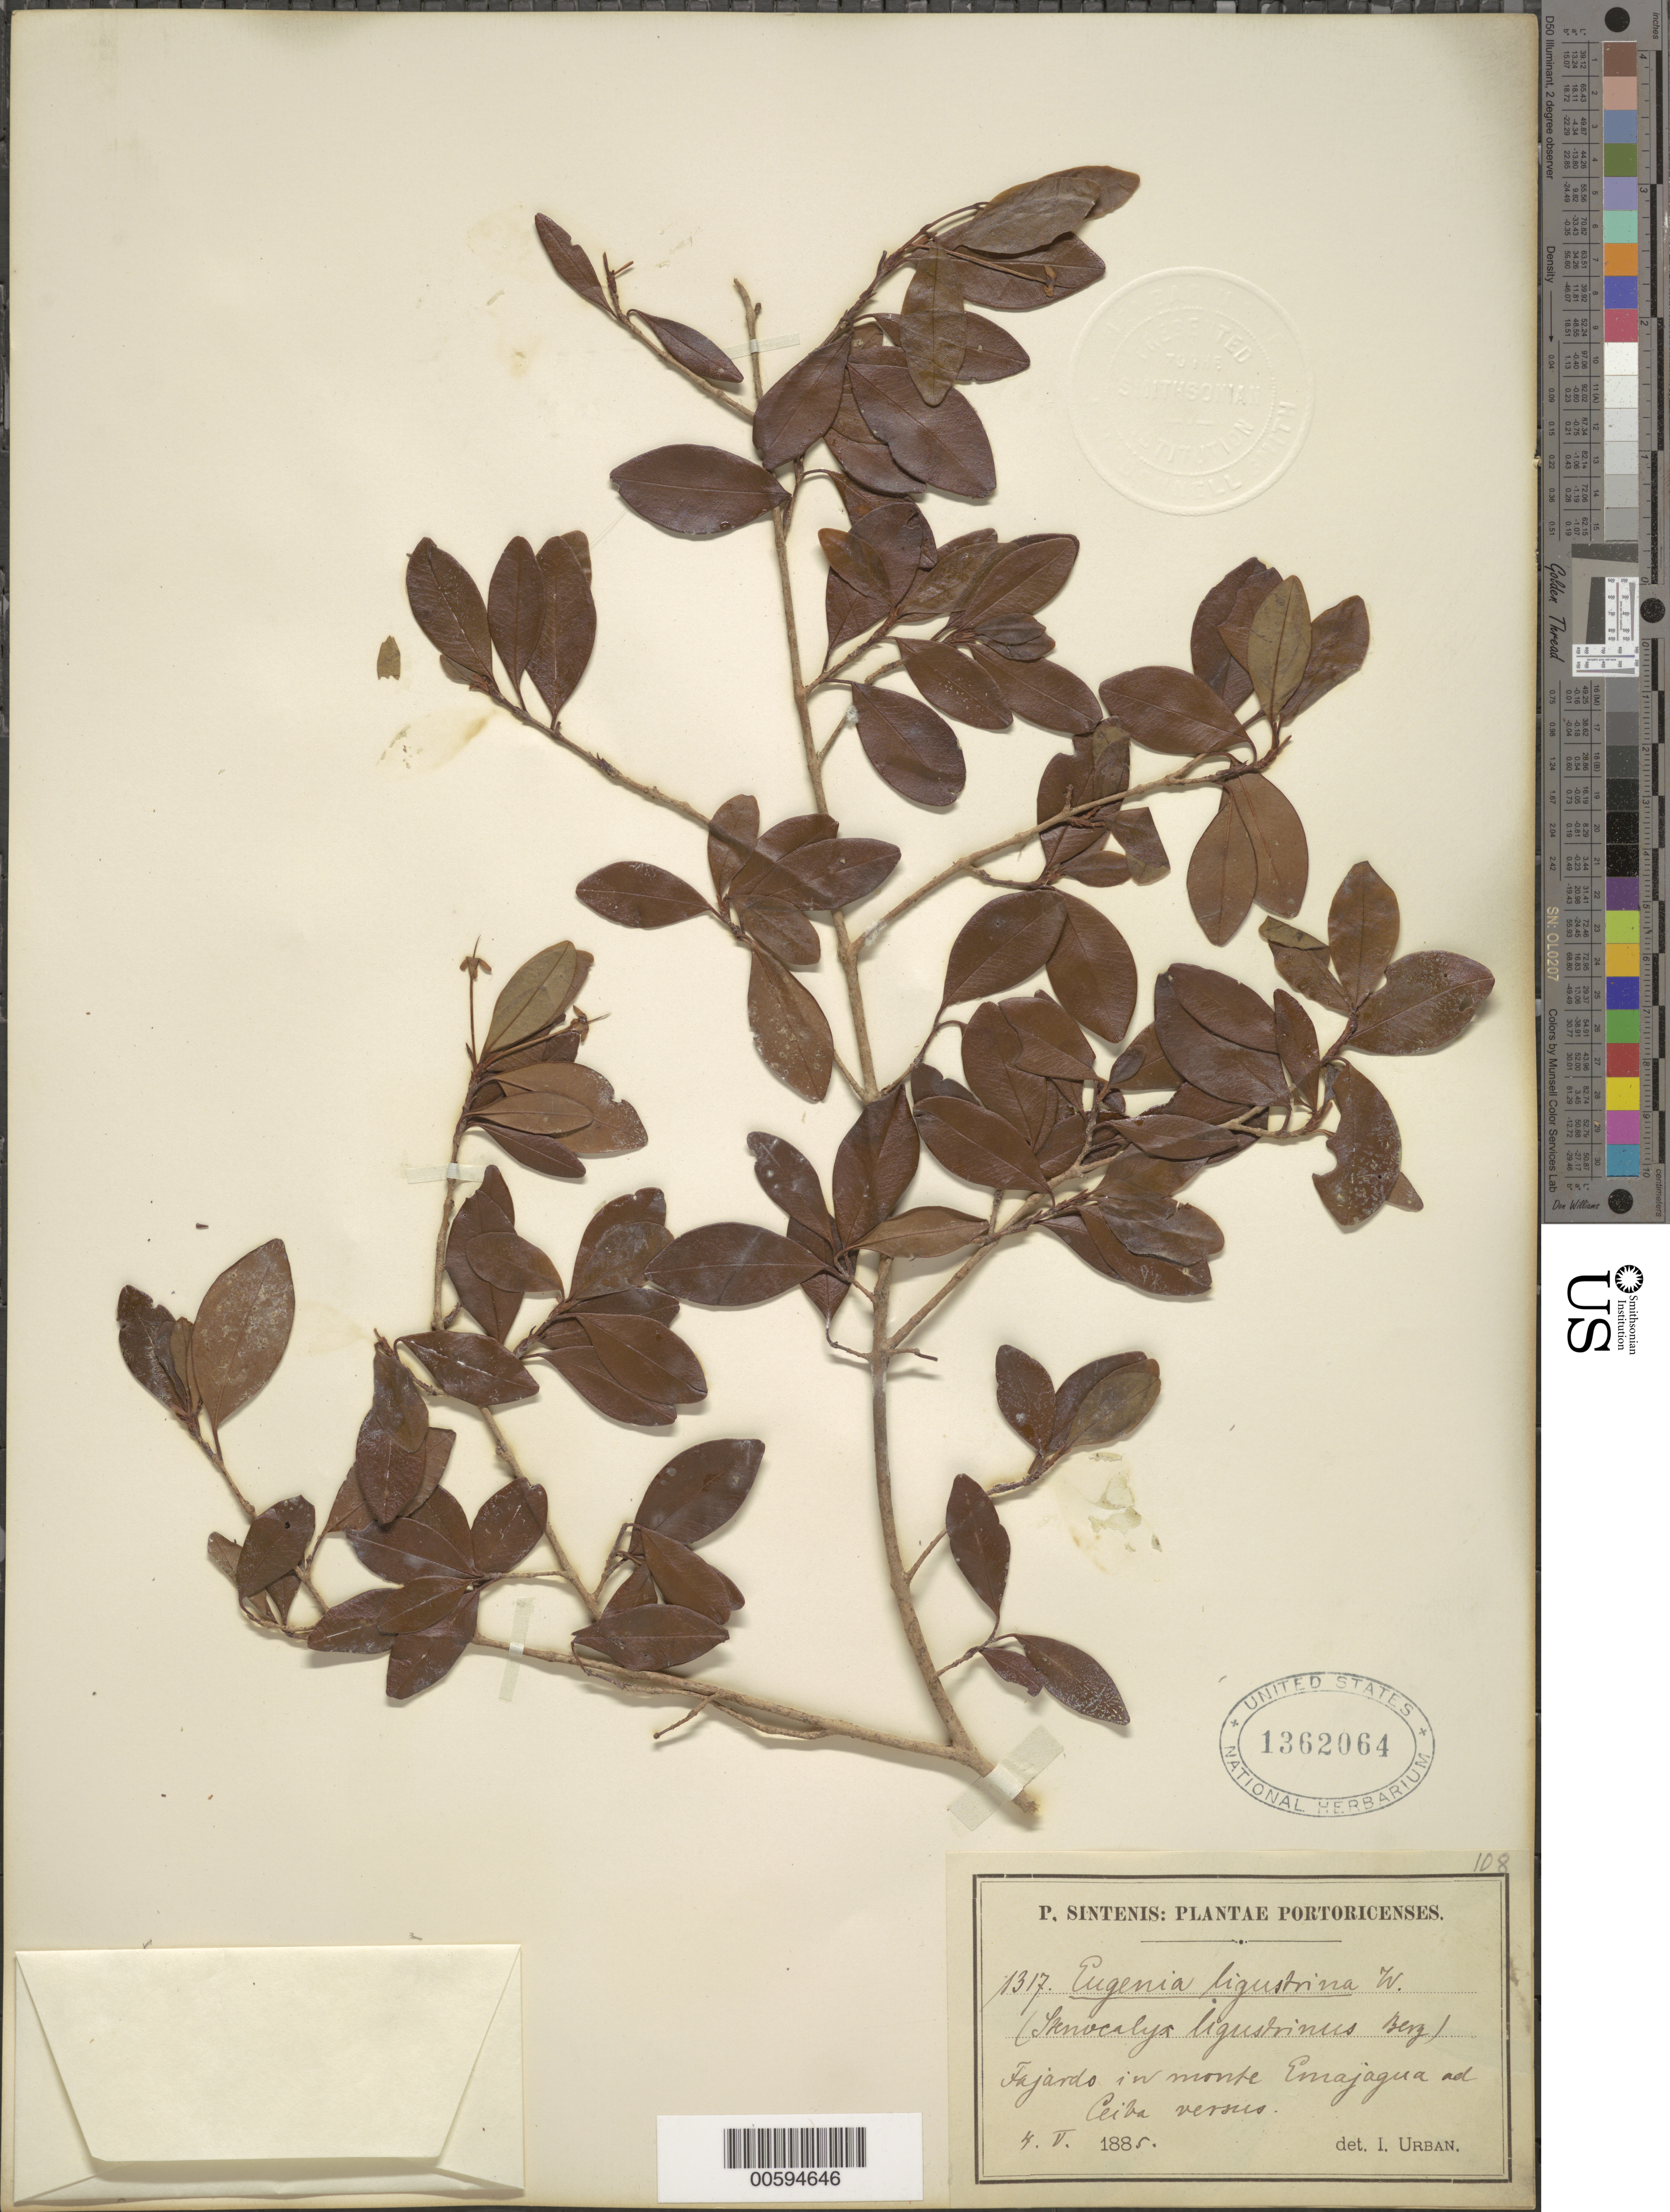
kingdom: Plantae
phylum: Tracheophyta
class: Magnoliopsida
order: Myrtales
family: Myrtaceae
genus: Eugenia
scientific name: Eugenia ligustrina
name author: (Sw.) Willd.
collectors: P. Sintenis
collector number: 1317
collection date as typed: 04 May 1885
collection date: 1885-05-04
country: Puerto Rico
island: Greater Antilles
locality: Fajardo, in monte Emajagua ad Cieba versus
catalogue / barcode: US 1362064